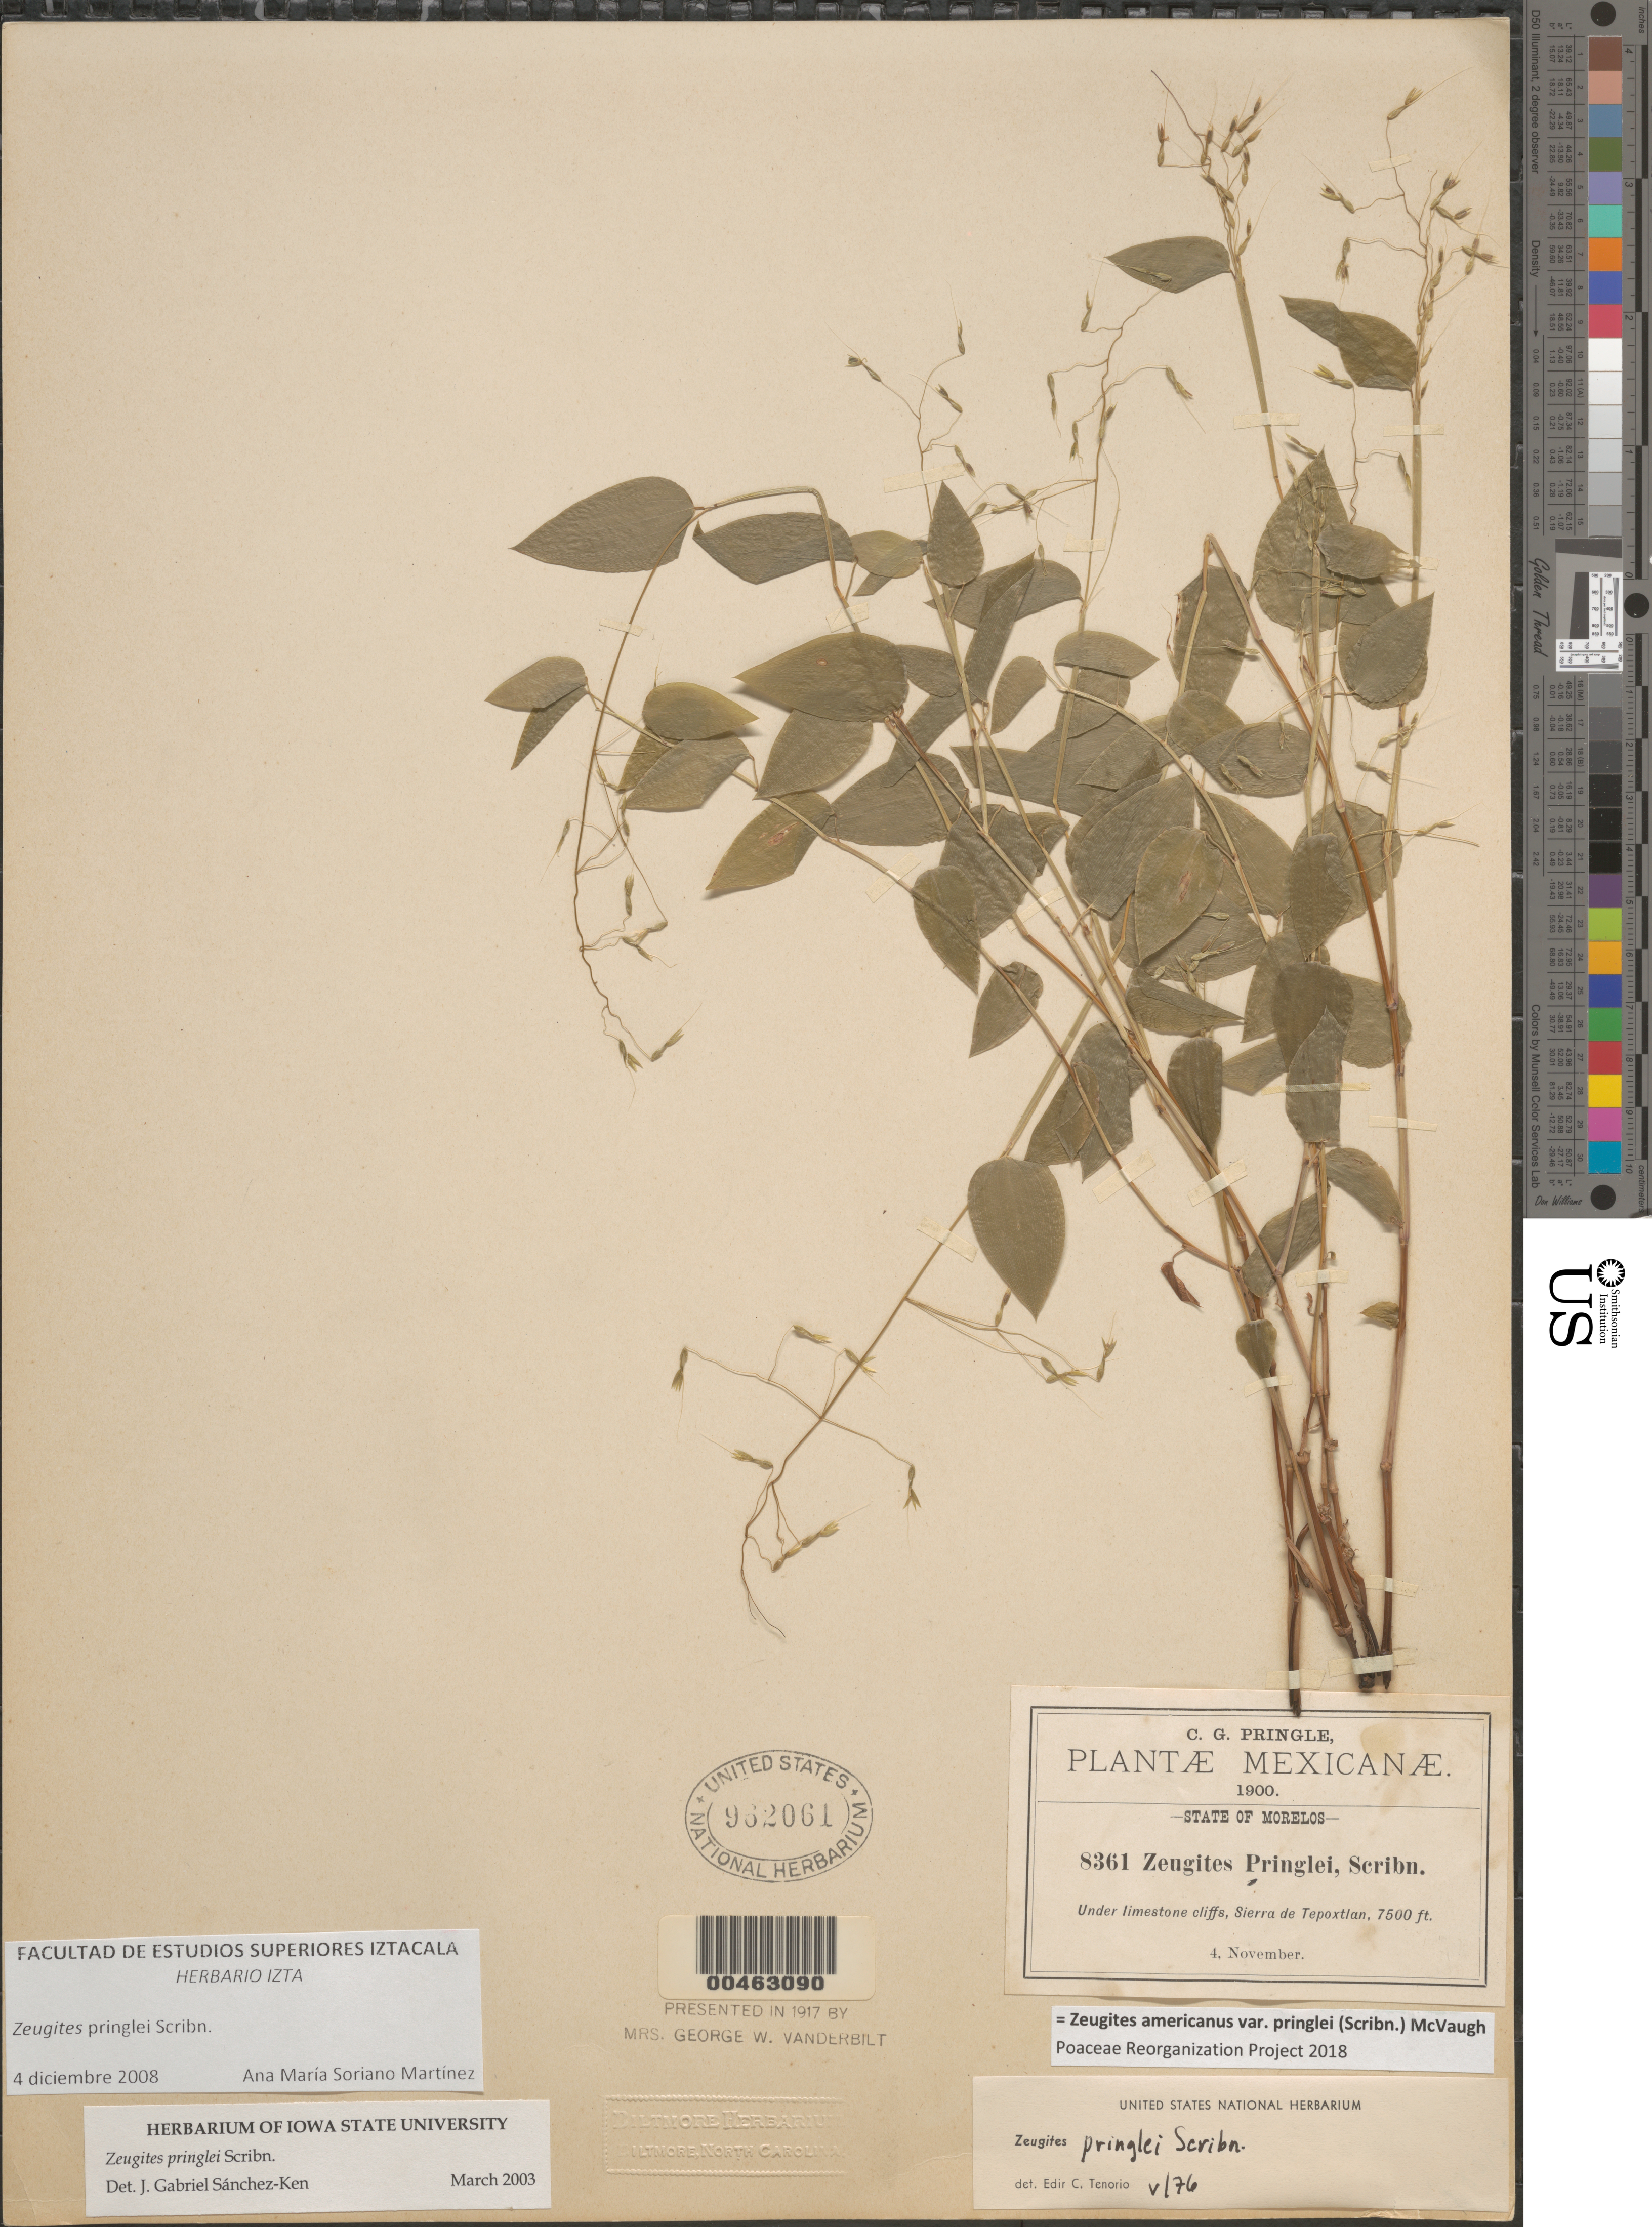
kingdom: Plantae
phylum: Tracheophyta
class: Liliopsida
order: Poales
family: Poaceae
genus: Zeugites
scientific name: Zeugites americanus var. pringlei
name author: (Scribn.) McVaugh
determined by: Poaceae Reorganization Project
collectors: C. G. Pringle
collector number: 8361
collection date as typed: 4 Nov 1900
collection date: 1900-11-04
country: Mexico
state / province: Morelos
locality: Sierra de Tepoxtlan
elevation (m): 2286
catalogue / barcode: US 962061